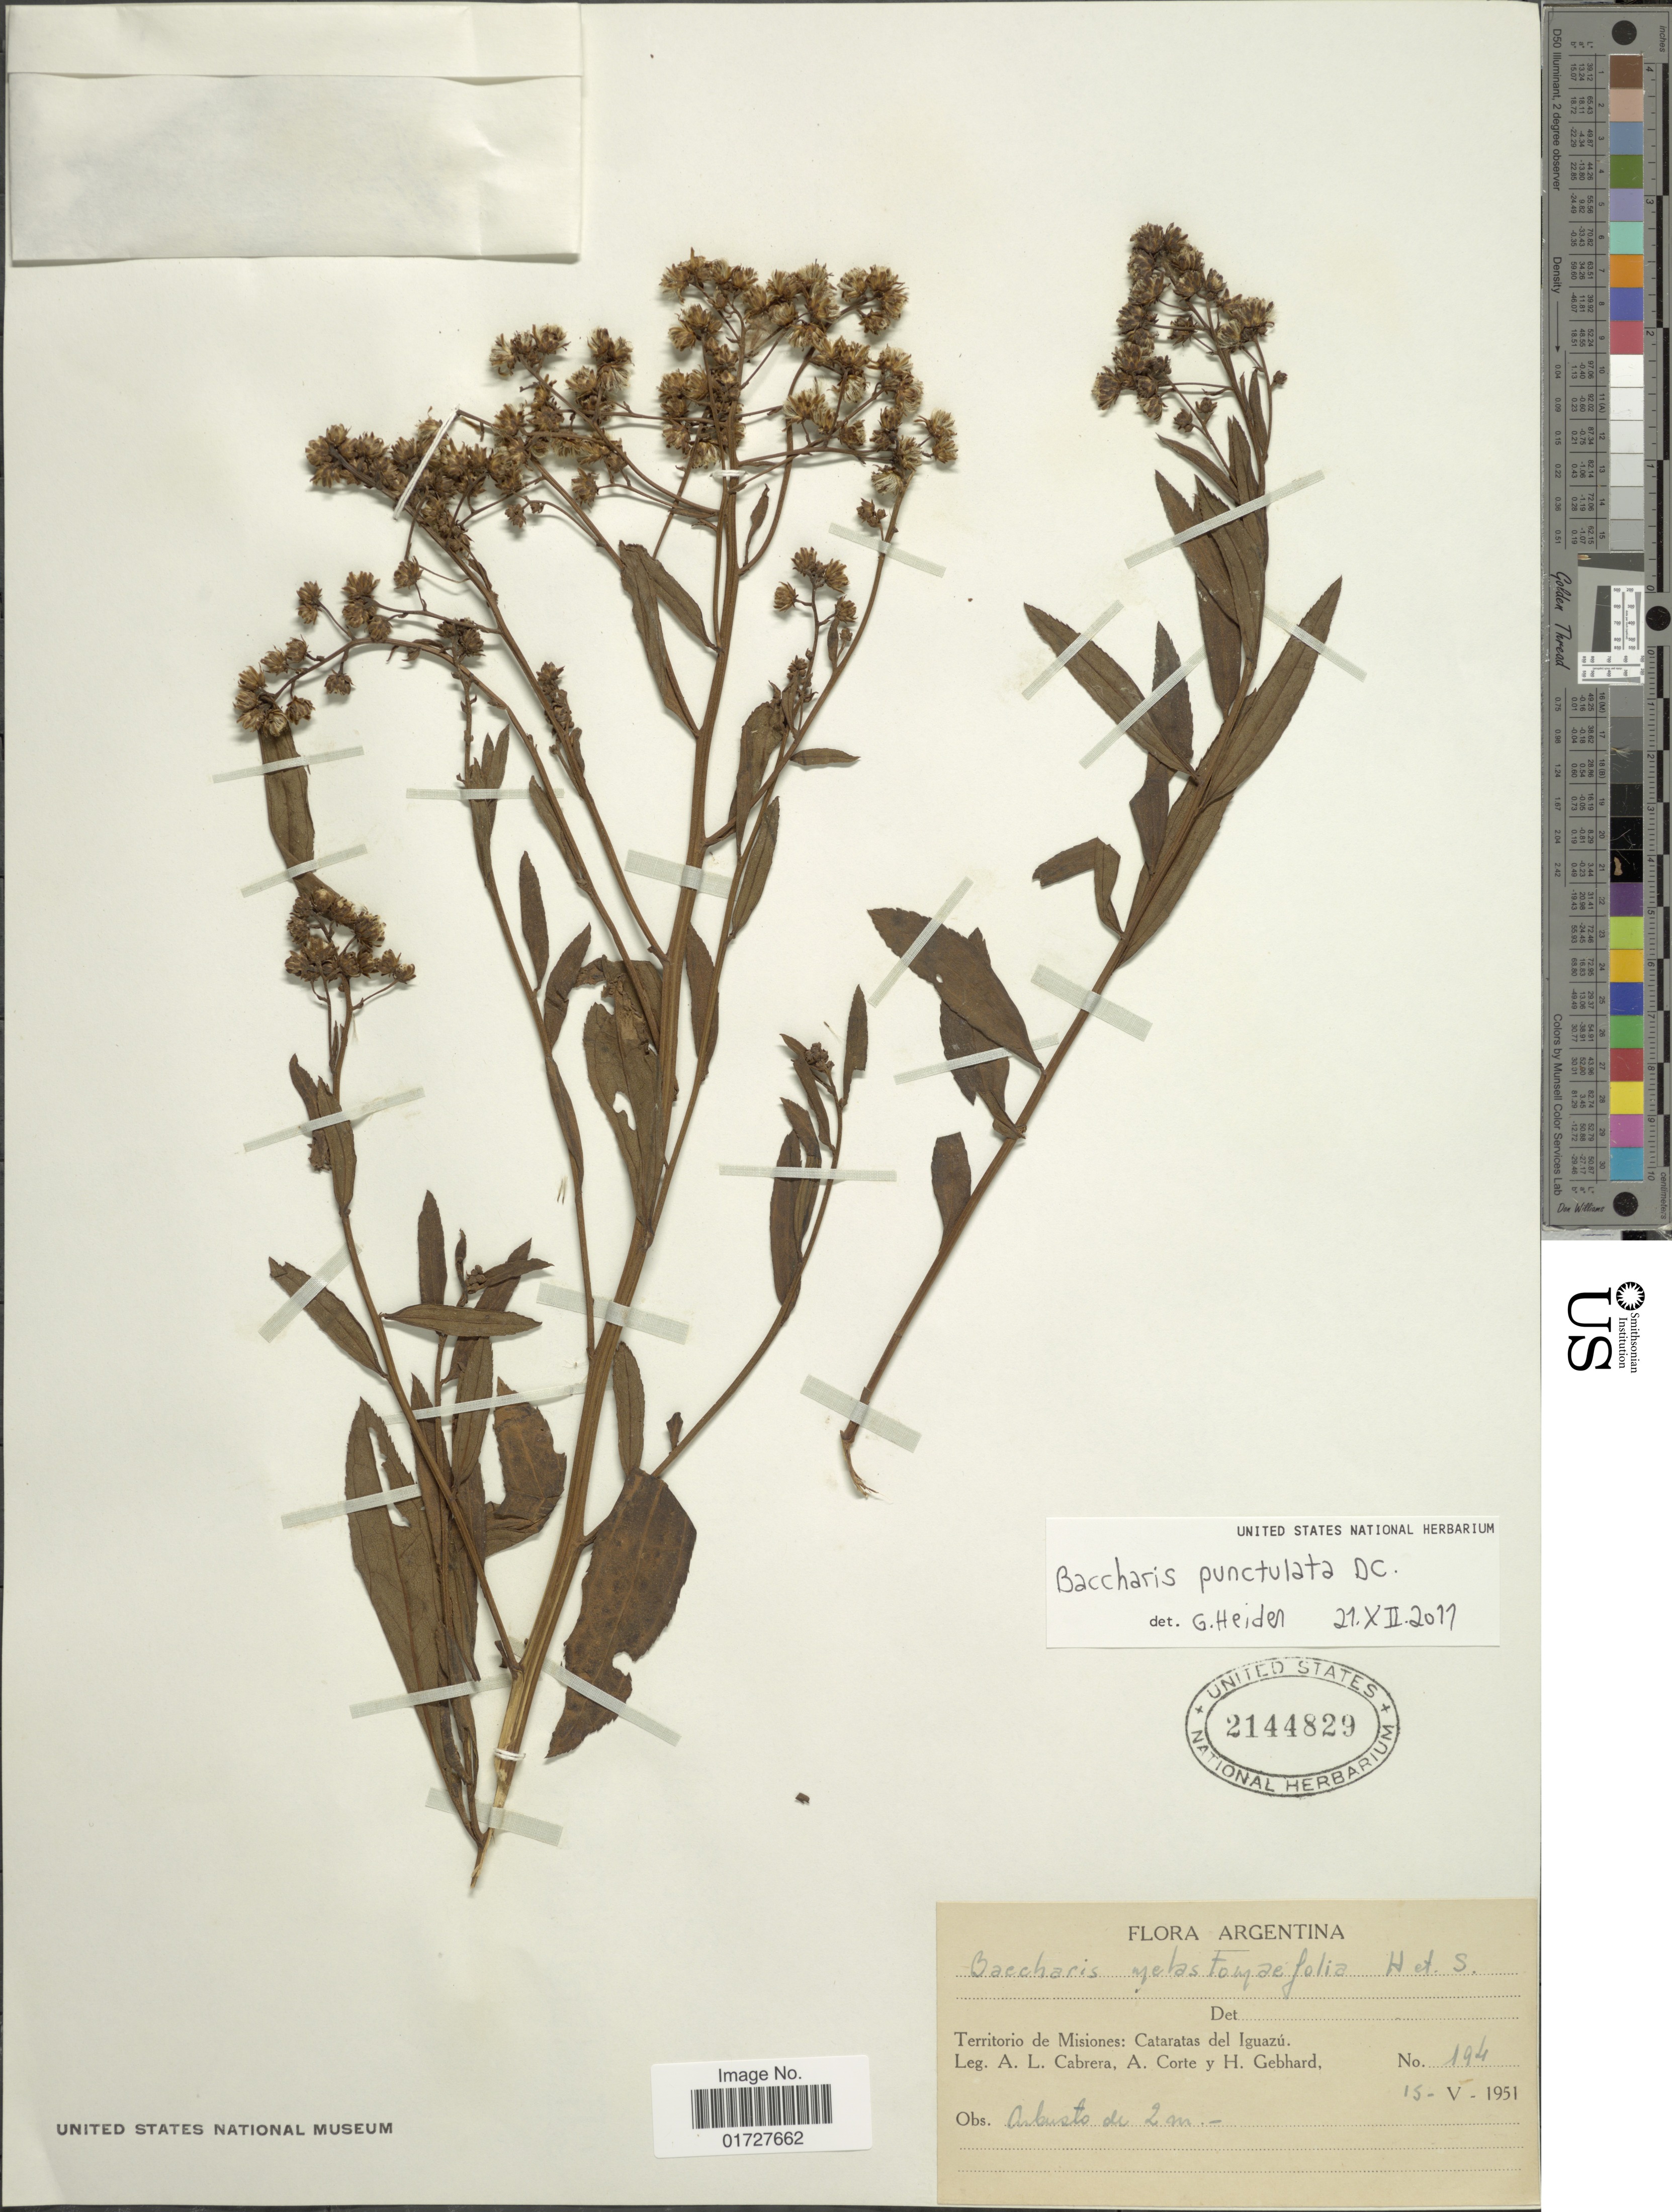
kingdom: Plantae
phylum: Tracheophyta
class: Magnoliopsida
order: Asterales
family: Asteraceae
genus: Baccharis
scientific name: Baccharis punctulata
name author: DC.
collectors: A. L. Cabrera, A. Corte & H. Gebhard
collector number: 194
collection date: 1951-05-15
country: Argentina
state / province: Misiones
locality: Cataratas del Iguazu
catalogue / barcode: US 2144829